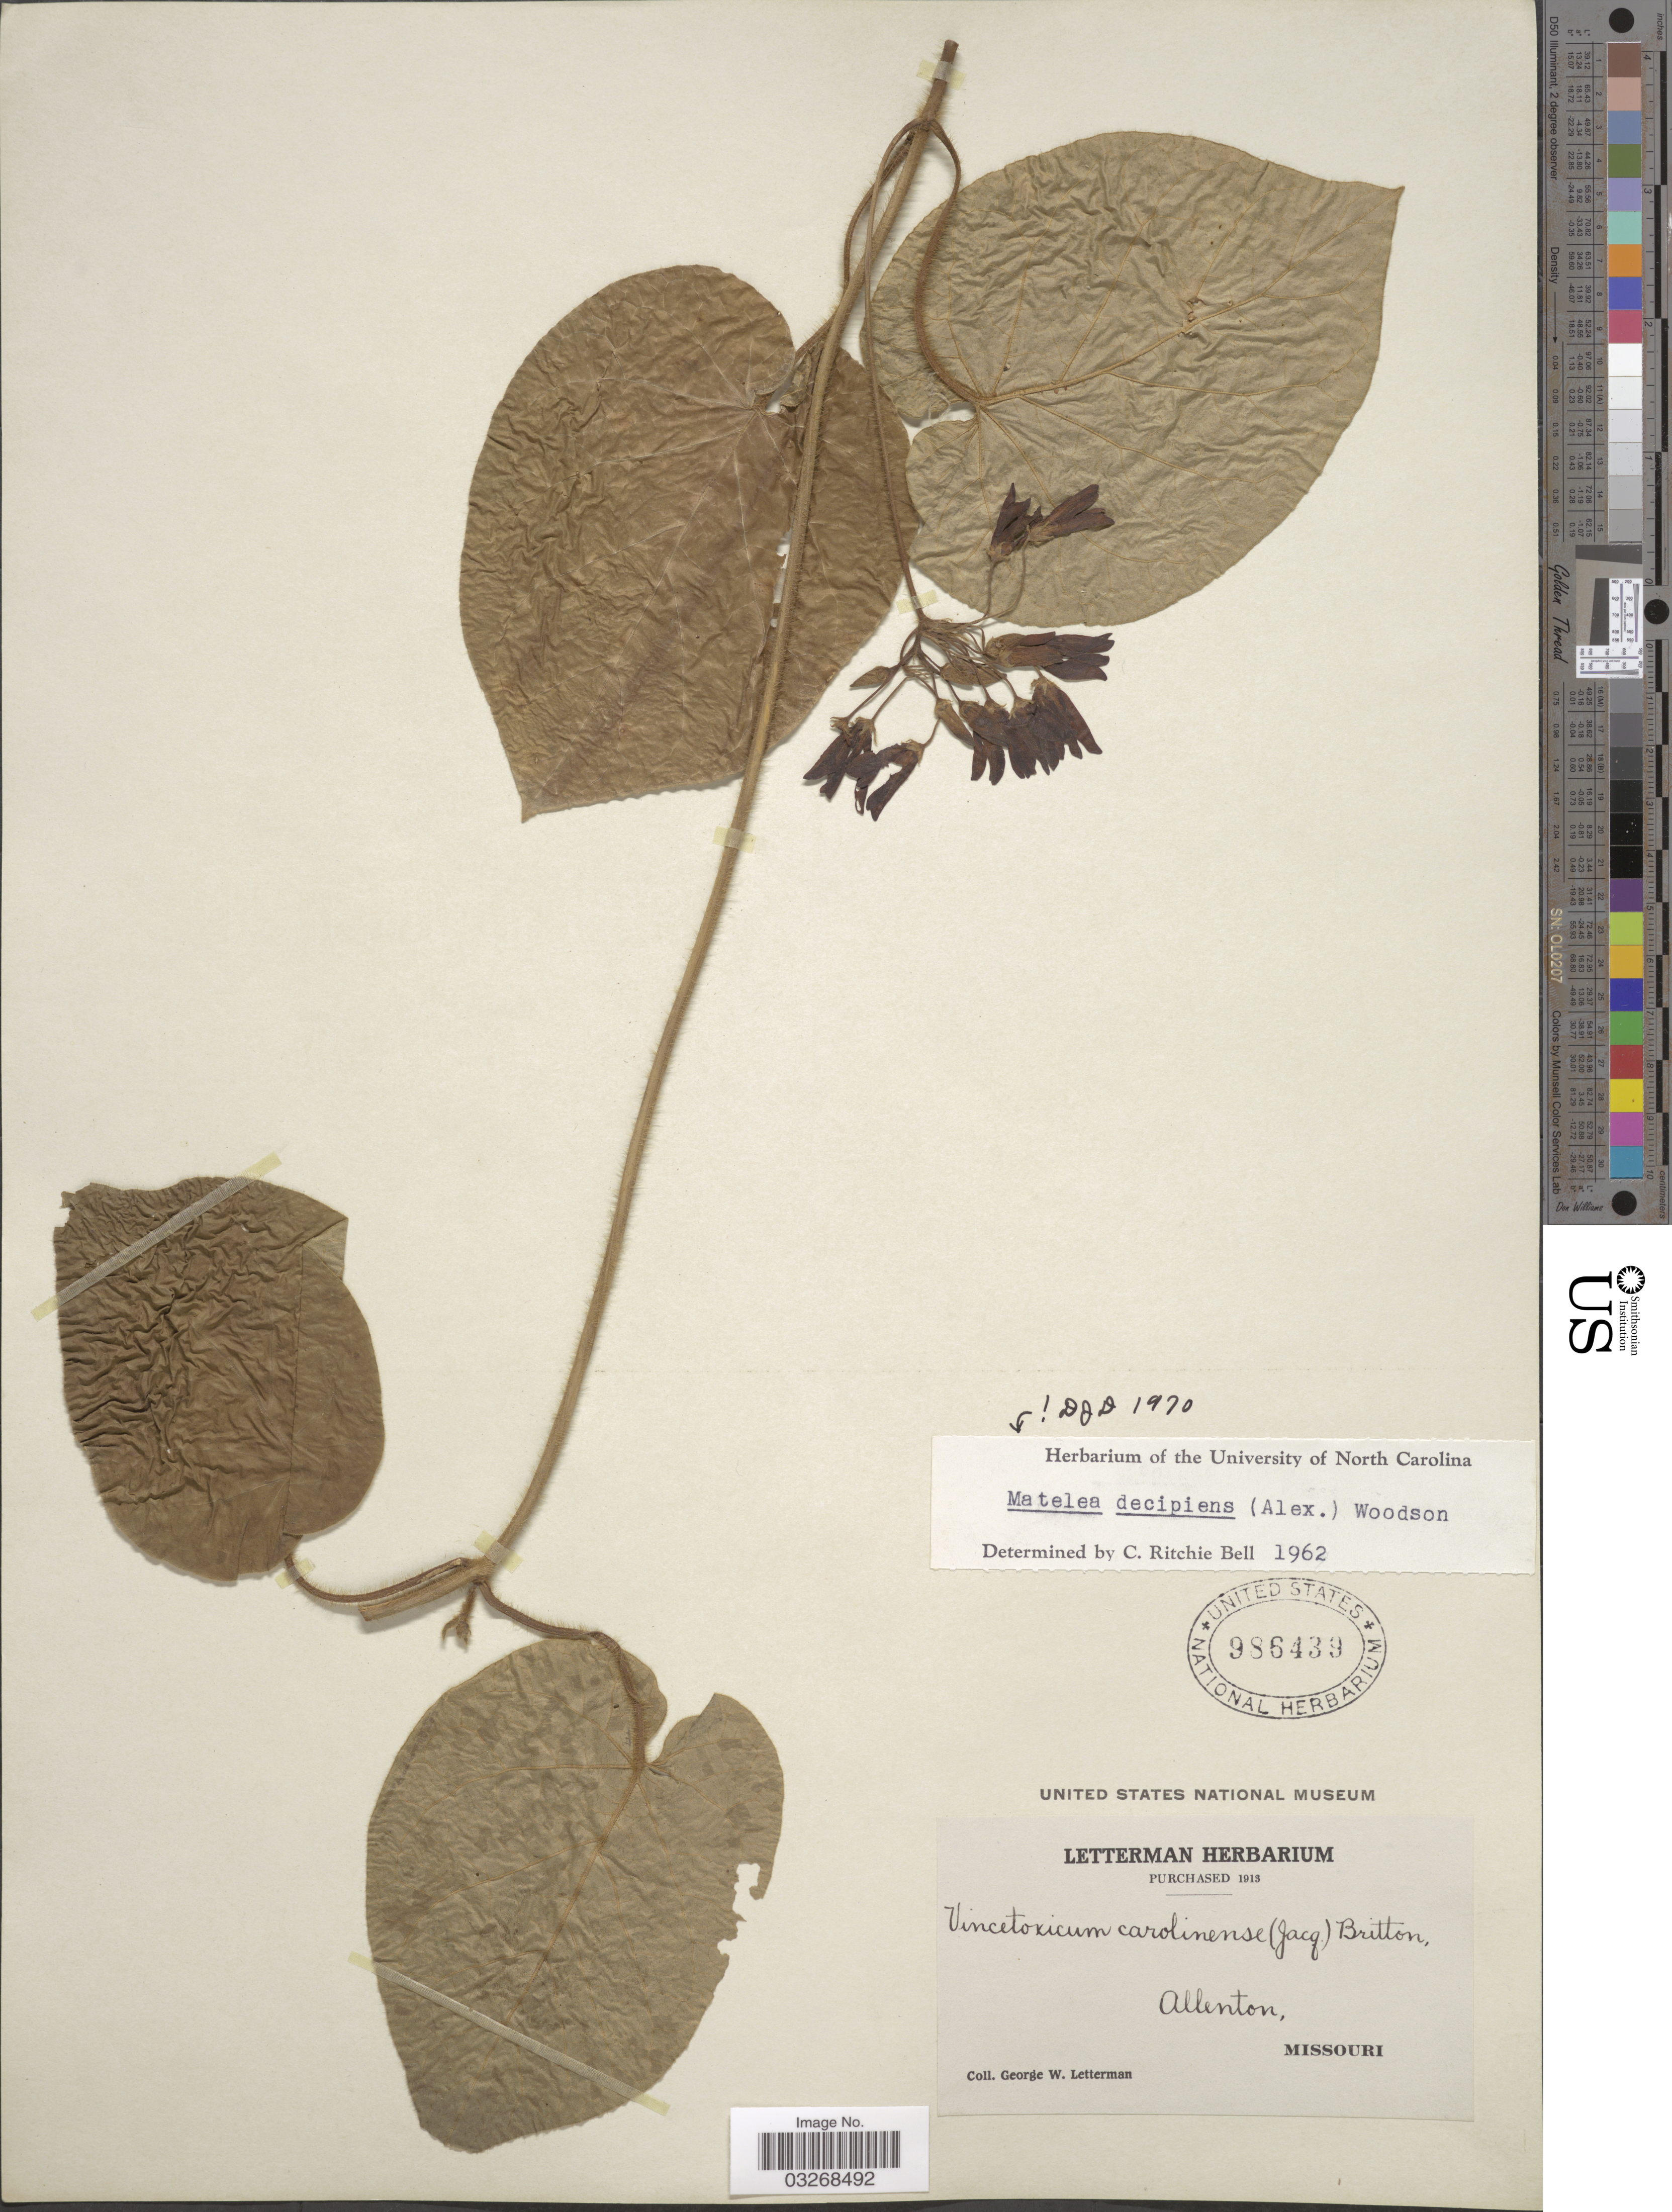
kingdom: Plantae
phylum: Tracheophyta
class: Magnoliopsida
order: Gentianales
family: Apocynaceae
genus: Matelea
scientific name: Matelea decipiens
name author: (Alexander) Woodson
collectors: G. W. Letterman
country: United States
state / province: Missouri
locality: Allenton.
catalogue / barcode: US 986439